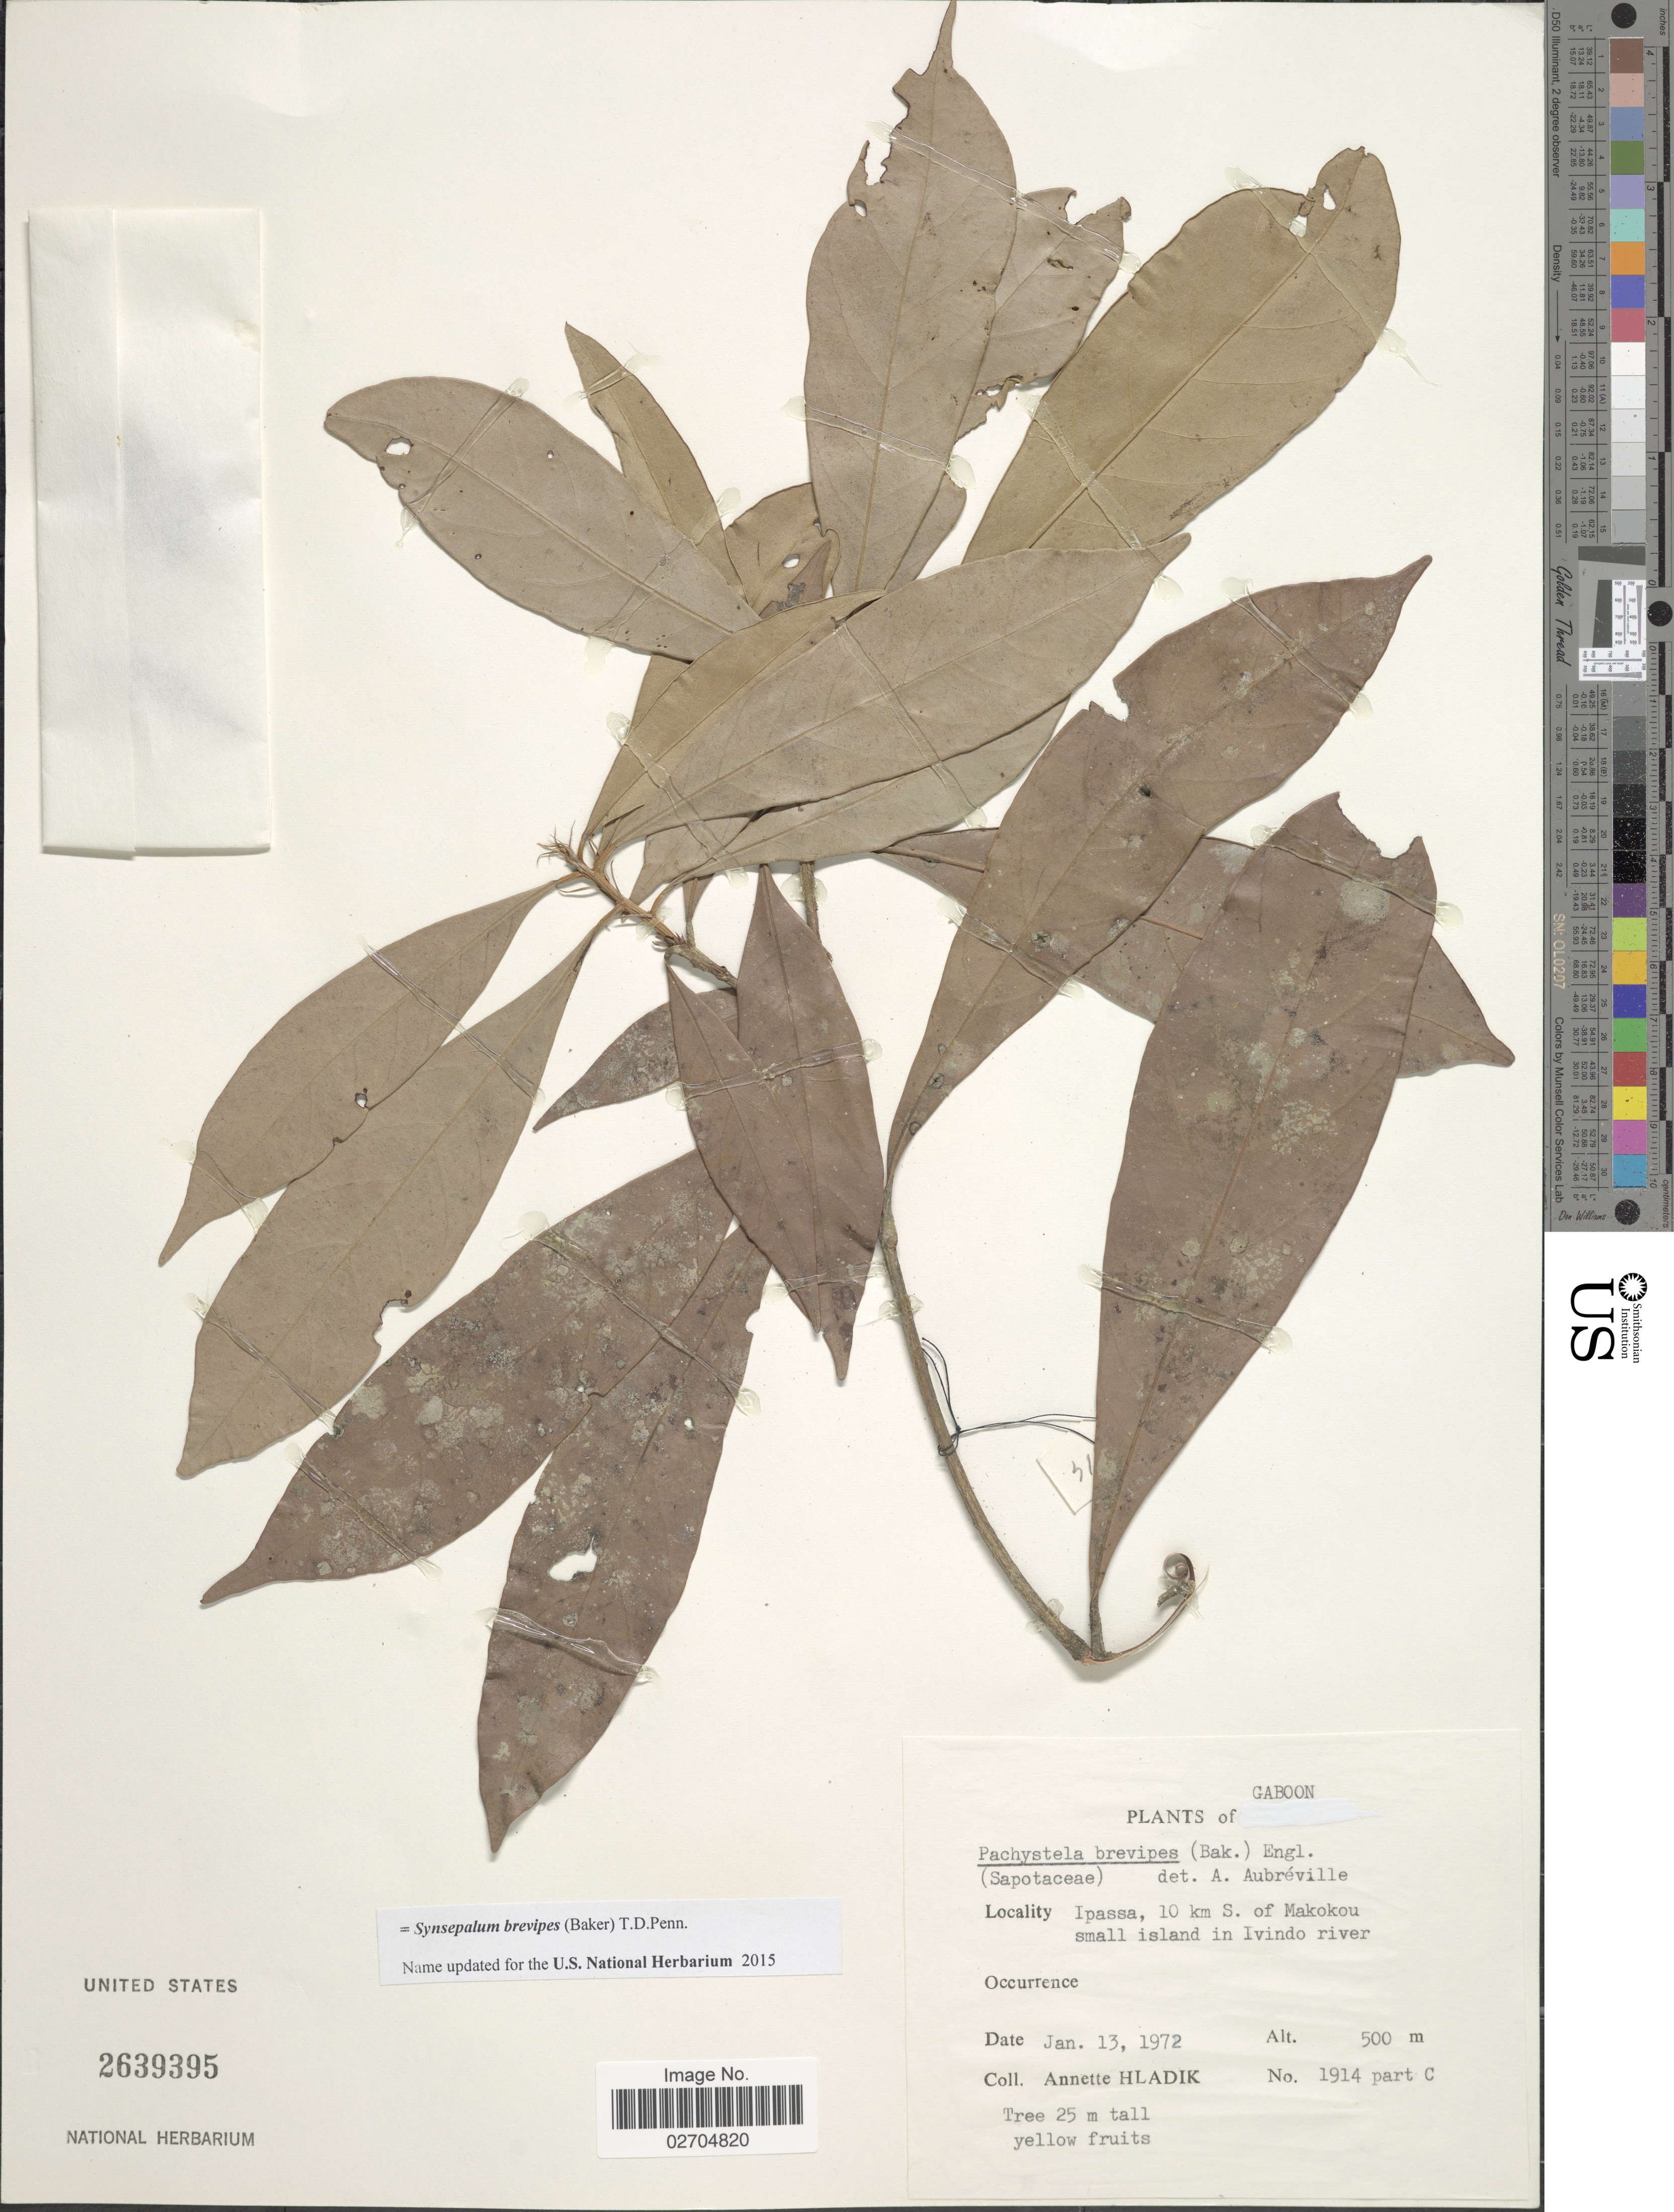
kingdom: Plantae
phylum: Tracheophyta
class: Magnoliopsida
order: Ericales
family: Sapotaceae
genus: Synsepalum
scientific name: Synsepalum brevipes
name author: (Baker) T.D. Penn.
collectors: A. Hladik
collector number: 1914partc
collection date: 1972-01-13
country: Gabon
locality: Gaboon. Ipassa, 10 km S. of Makokou small island in Ivindo river.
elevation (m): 500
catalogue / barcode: US 2639395